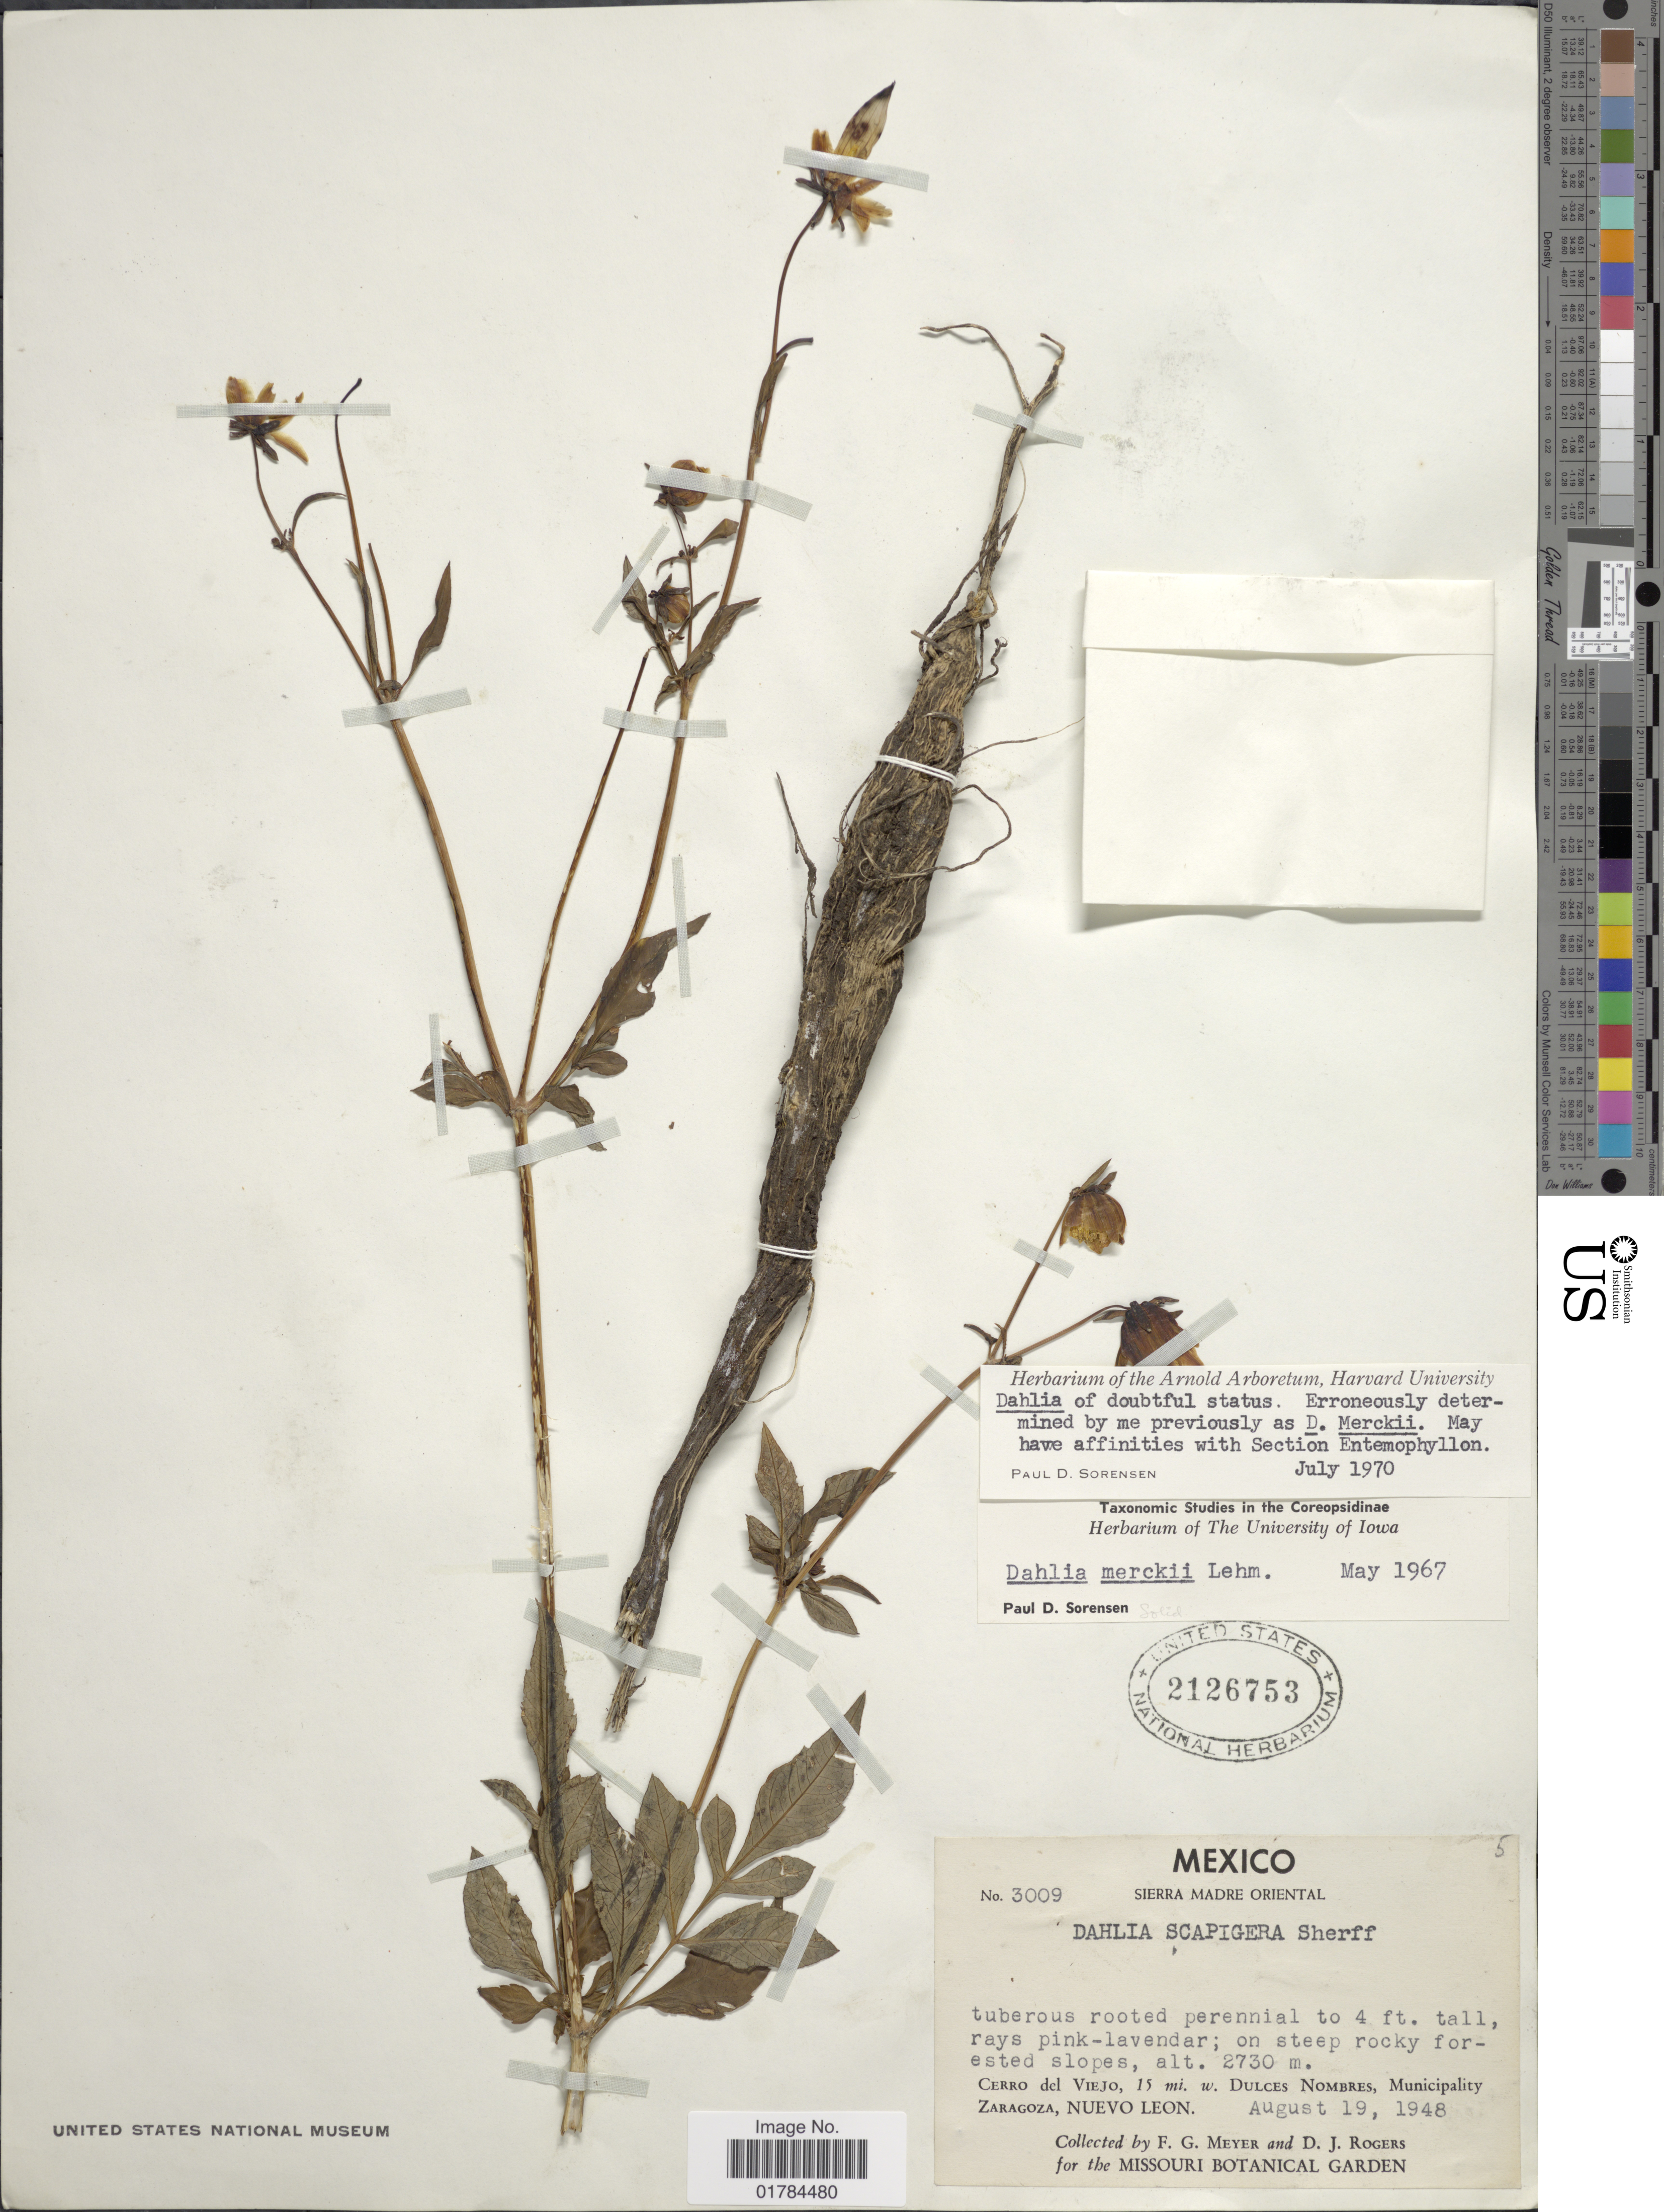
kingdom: Plantae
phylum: Tracheophyta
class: Magnoliopsida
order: Asterales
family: Asteraceae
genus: Dahlia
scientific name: Dahlia sp.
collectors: F. G. Meyer & D. J. Rogers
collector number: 3009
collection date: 1948-08-19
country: Mexico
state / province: Nuevo León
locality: Sierra Madre Oriental, Cerro del Viejo, 15 mi. w. Dulces Nombres, Municipality Zaragoza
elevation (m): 2730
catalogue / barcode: US 2126753